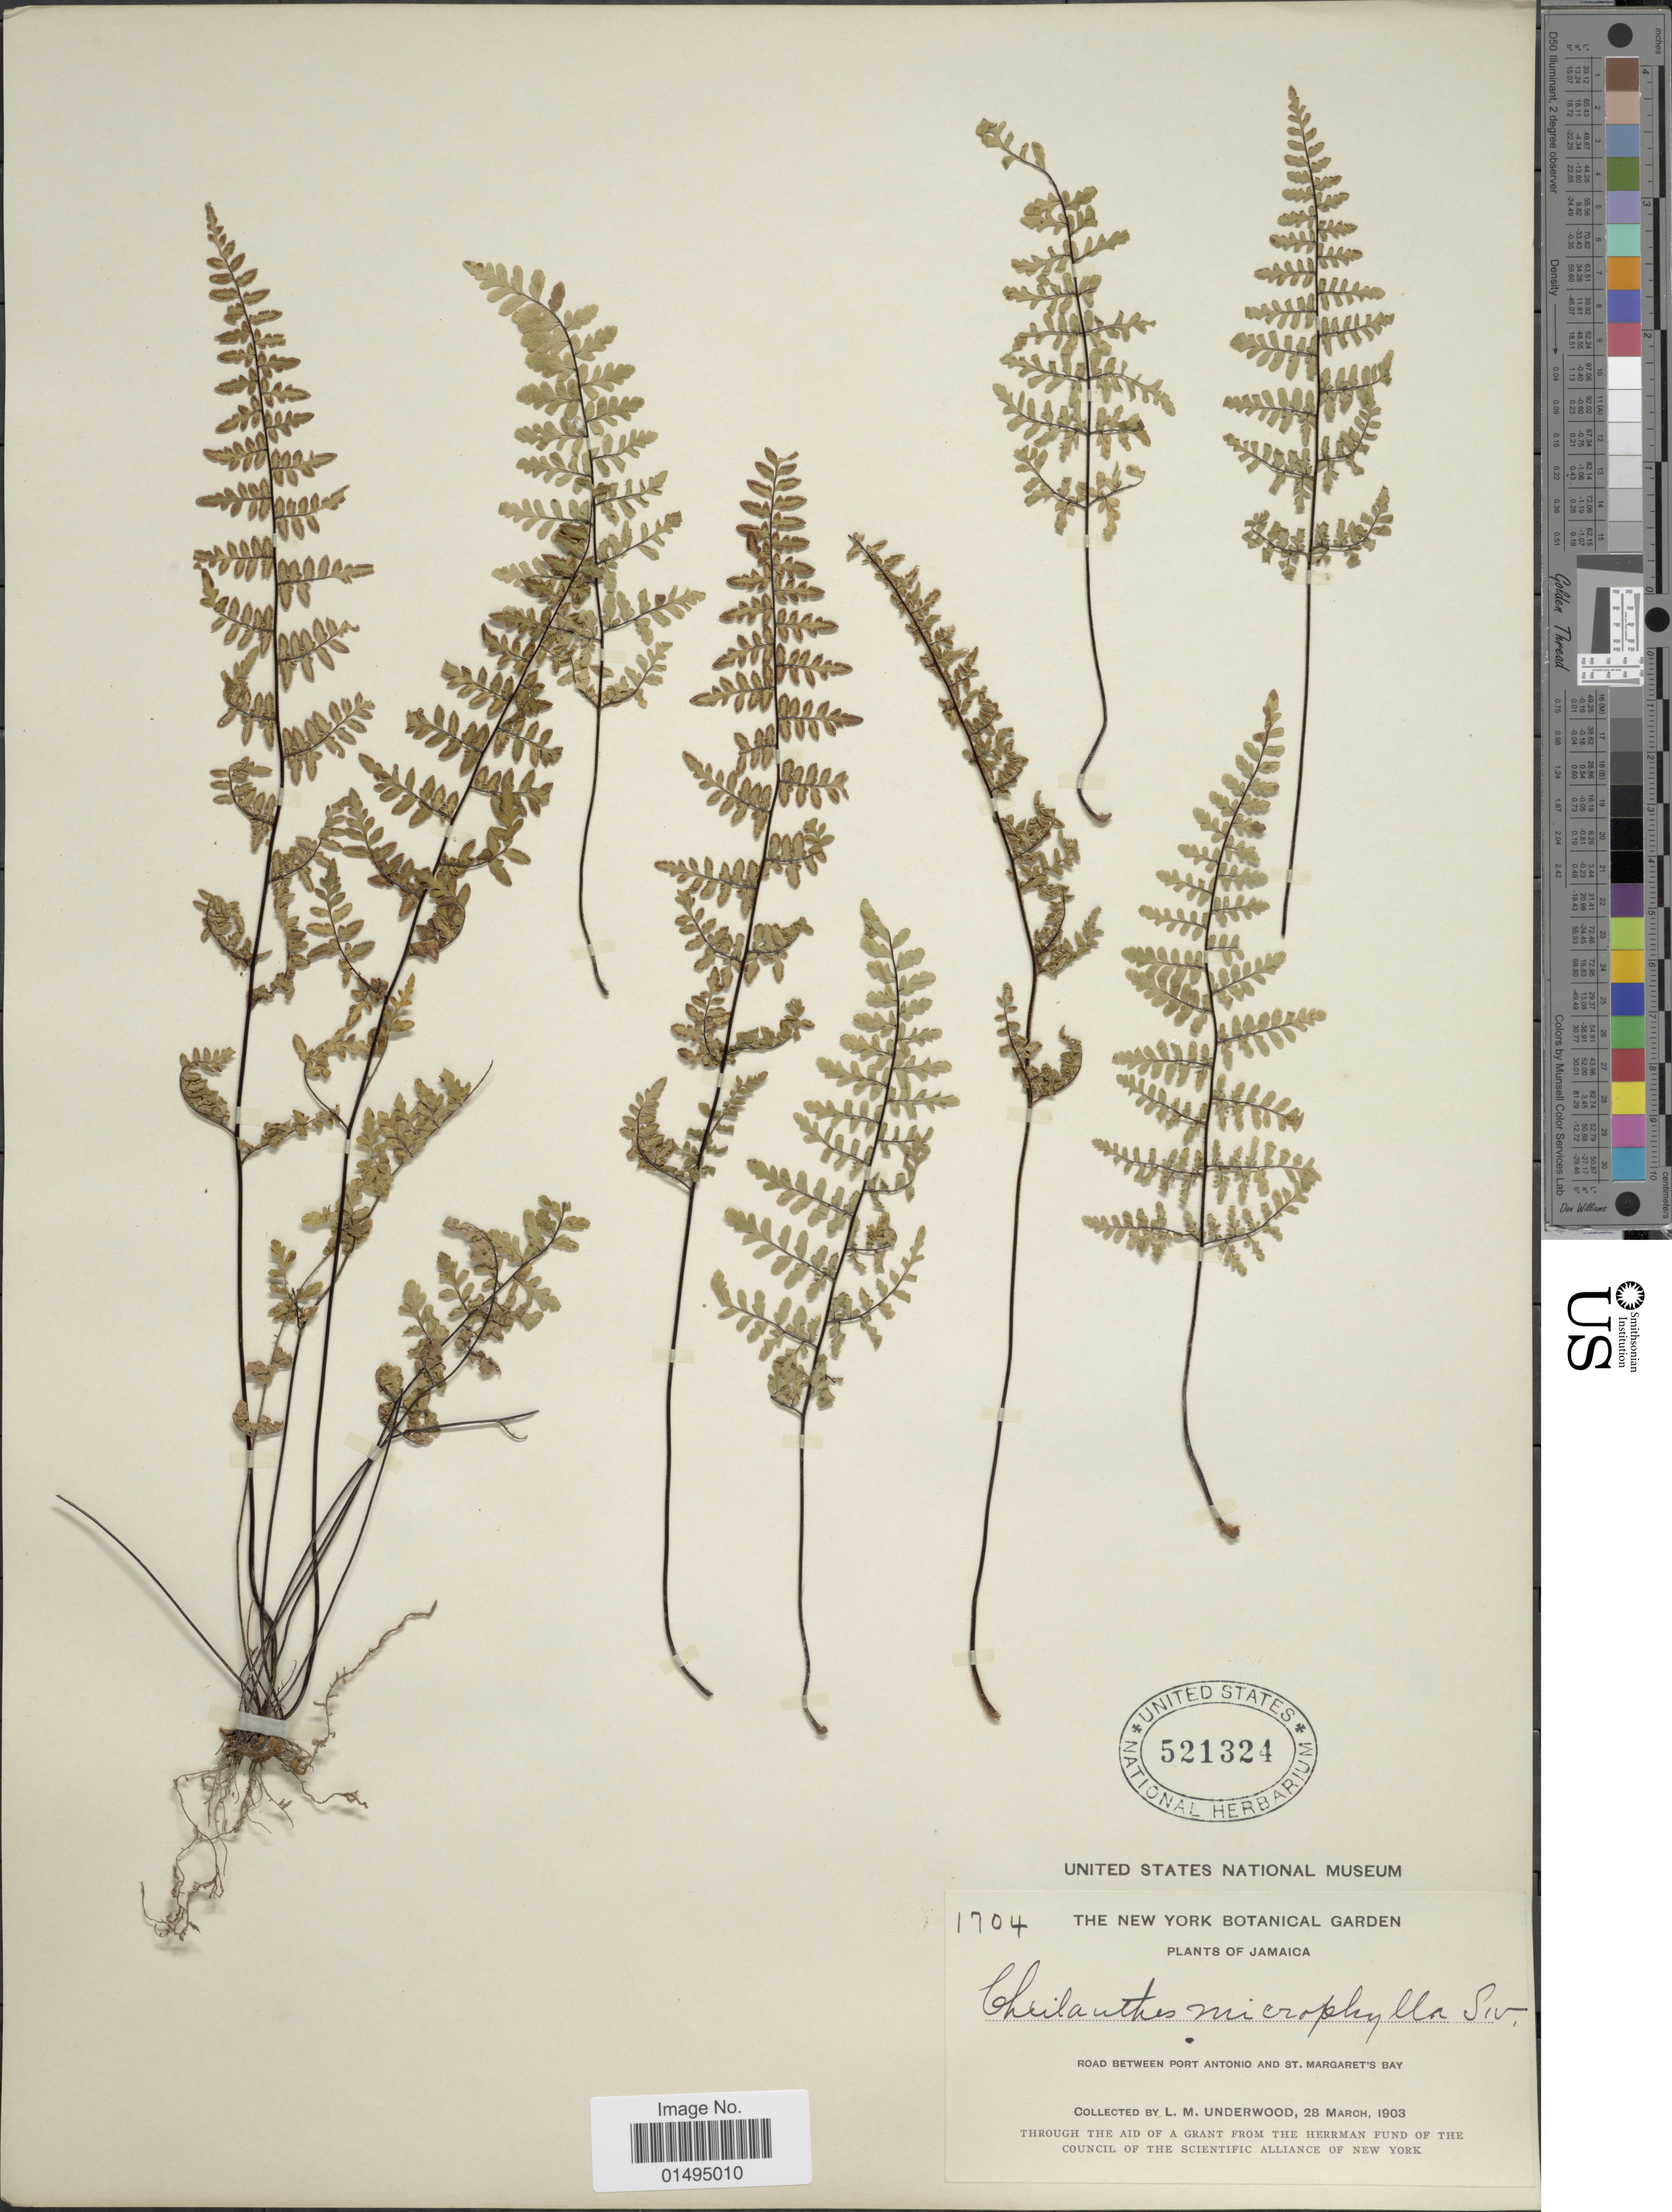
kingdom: Plantae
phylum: Tracheophyta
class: Polypodiopsida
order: Polypodiales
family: Pteridaceae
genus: Myriopteris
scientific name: Myriopteris microphylla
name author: (Sw.) Grusz & Windham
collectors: L. M. Underwood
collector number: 1704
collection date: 1903-03-28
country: Jamaica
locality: Jamaica, road between Port Antonio and St. Margaret's Bay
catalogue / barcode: US 521324